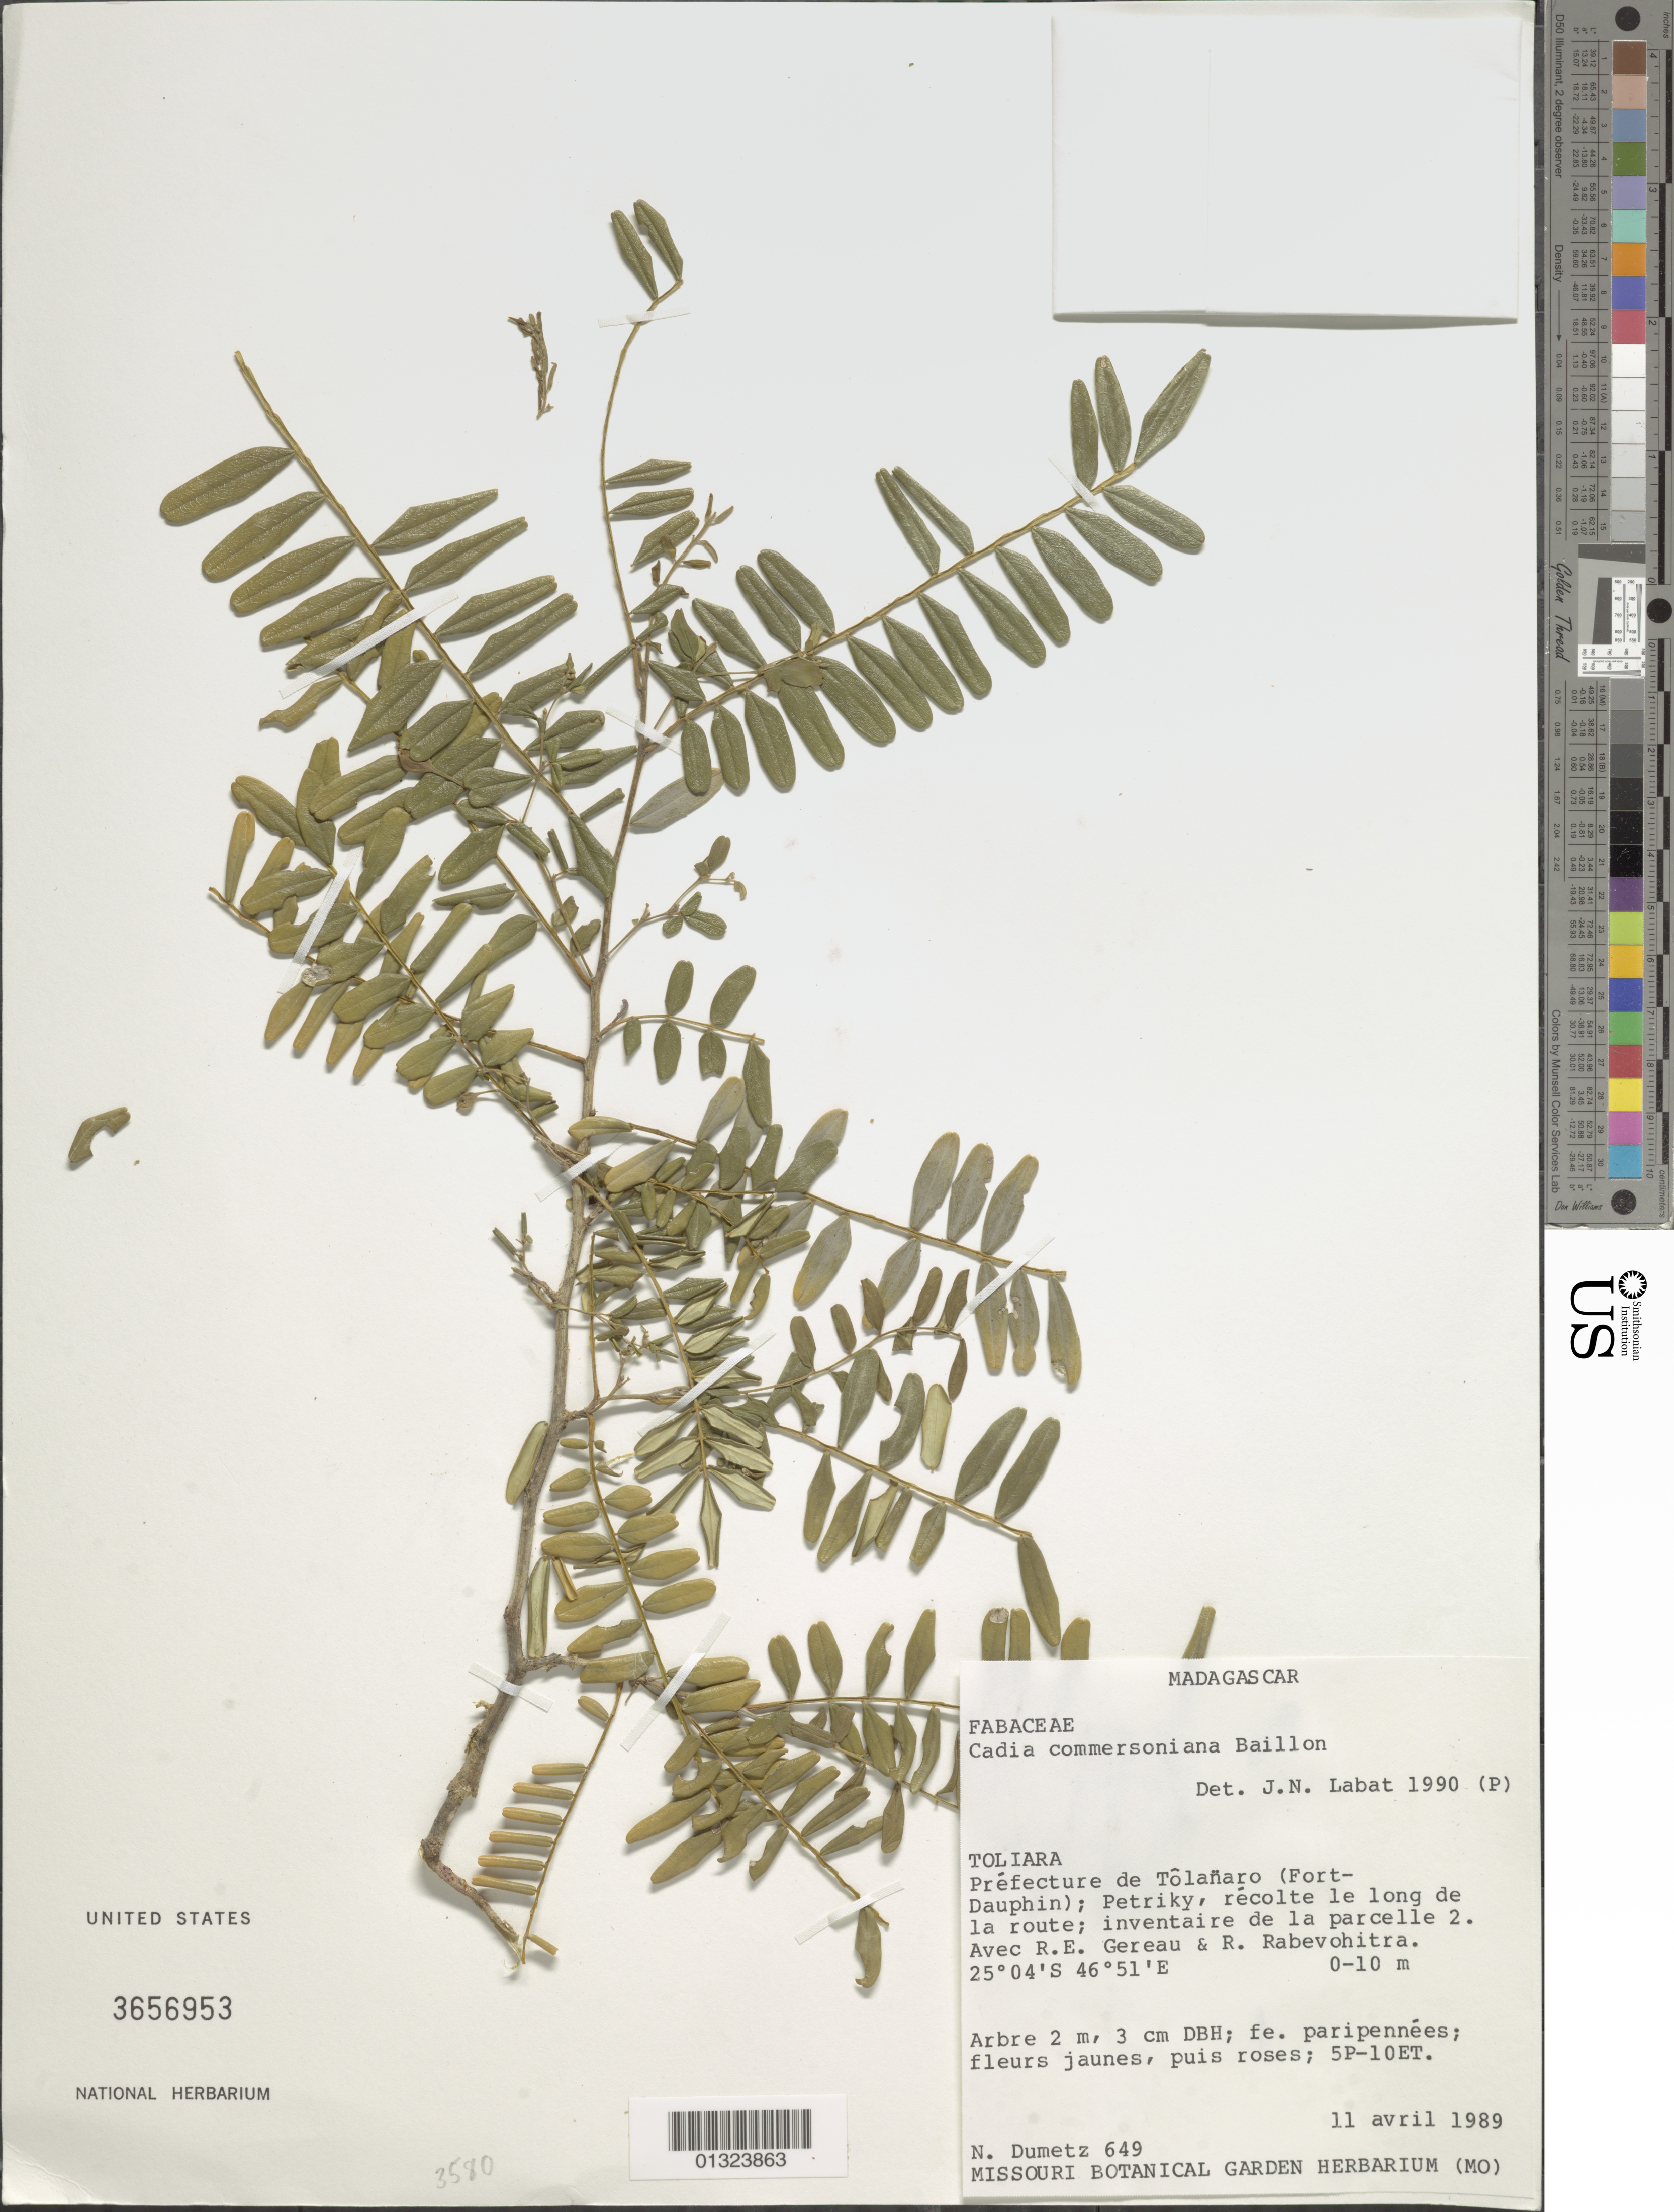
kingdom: Plantae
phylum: Tracheophyta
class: Magnoliopsida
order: Fabales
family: Fabaceae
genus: Cadia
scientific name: Cadia commersonia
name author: Baill.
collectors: N. Dumetz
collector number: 649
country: Madagascar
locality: Toliara, Prefecture de Tolanaro, Ft. Dauphin, Petriky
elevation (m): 0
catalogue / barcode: US 3656953